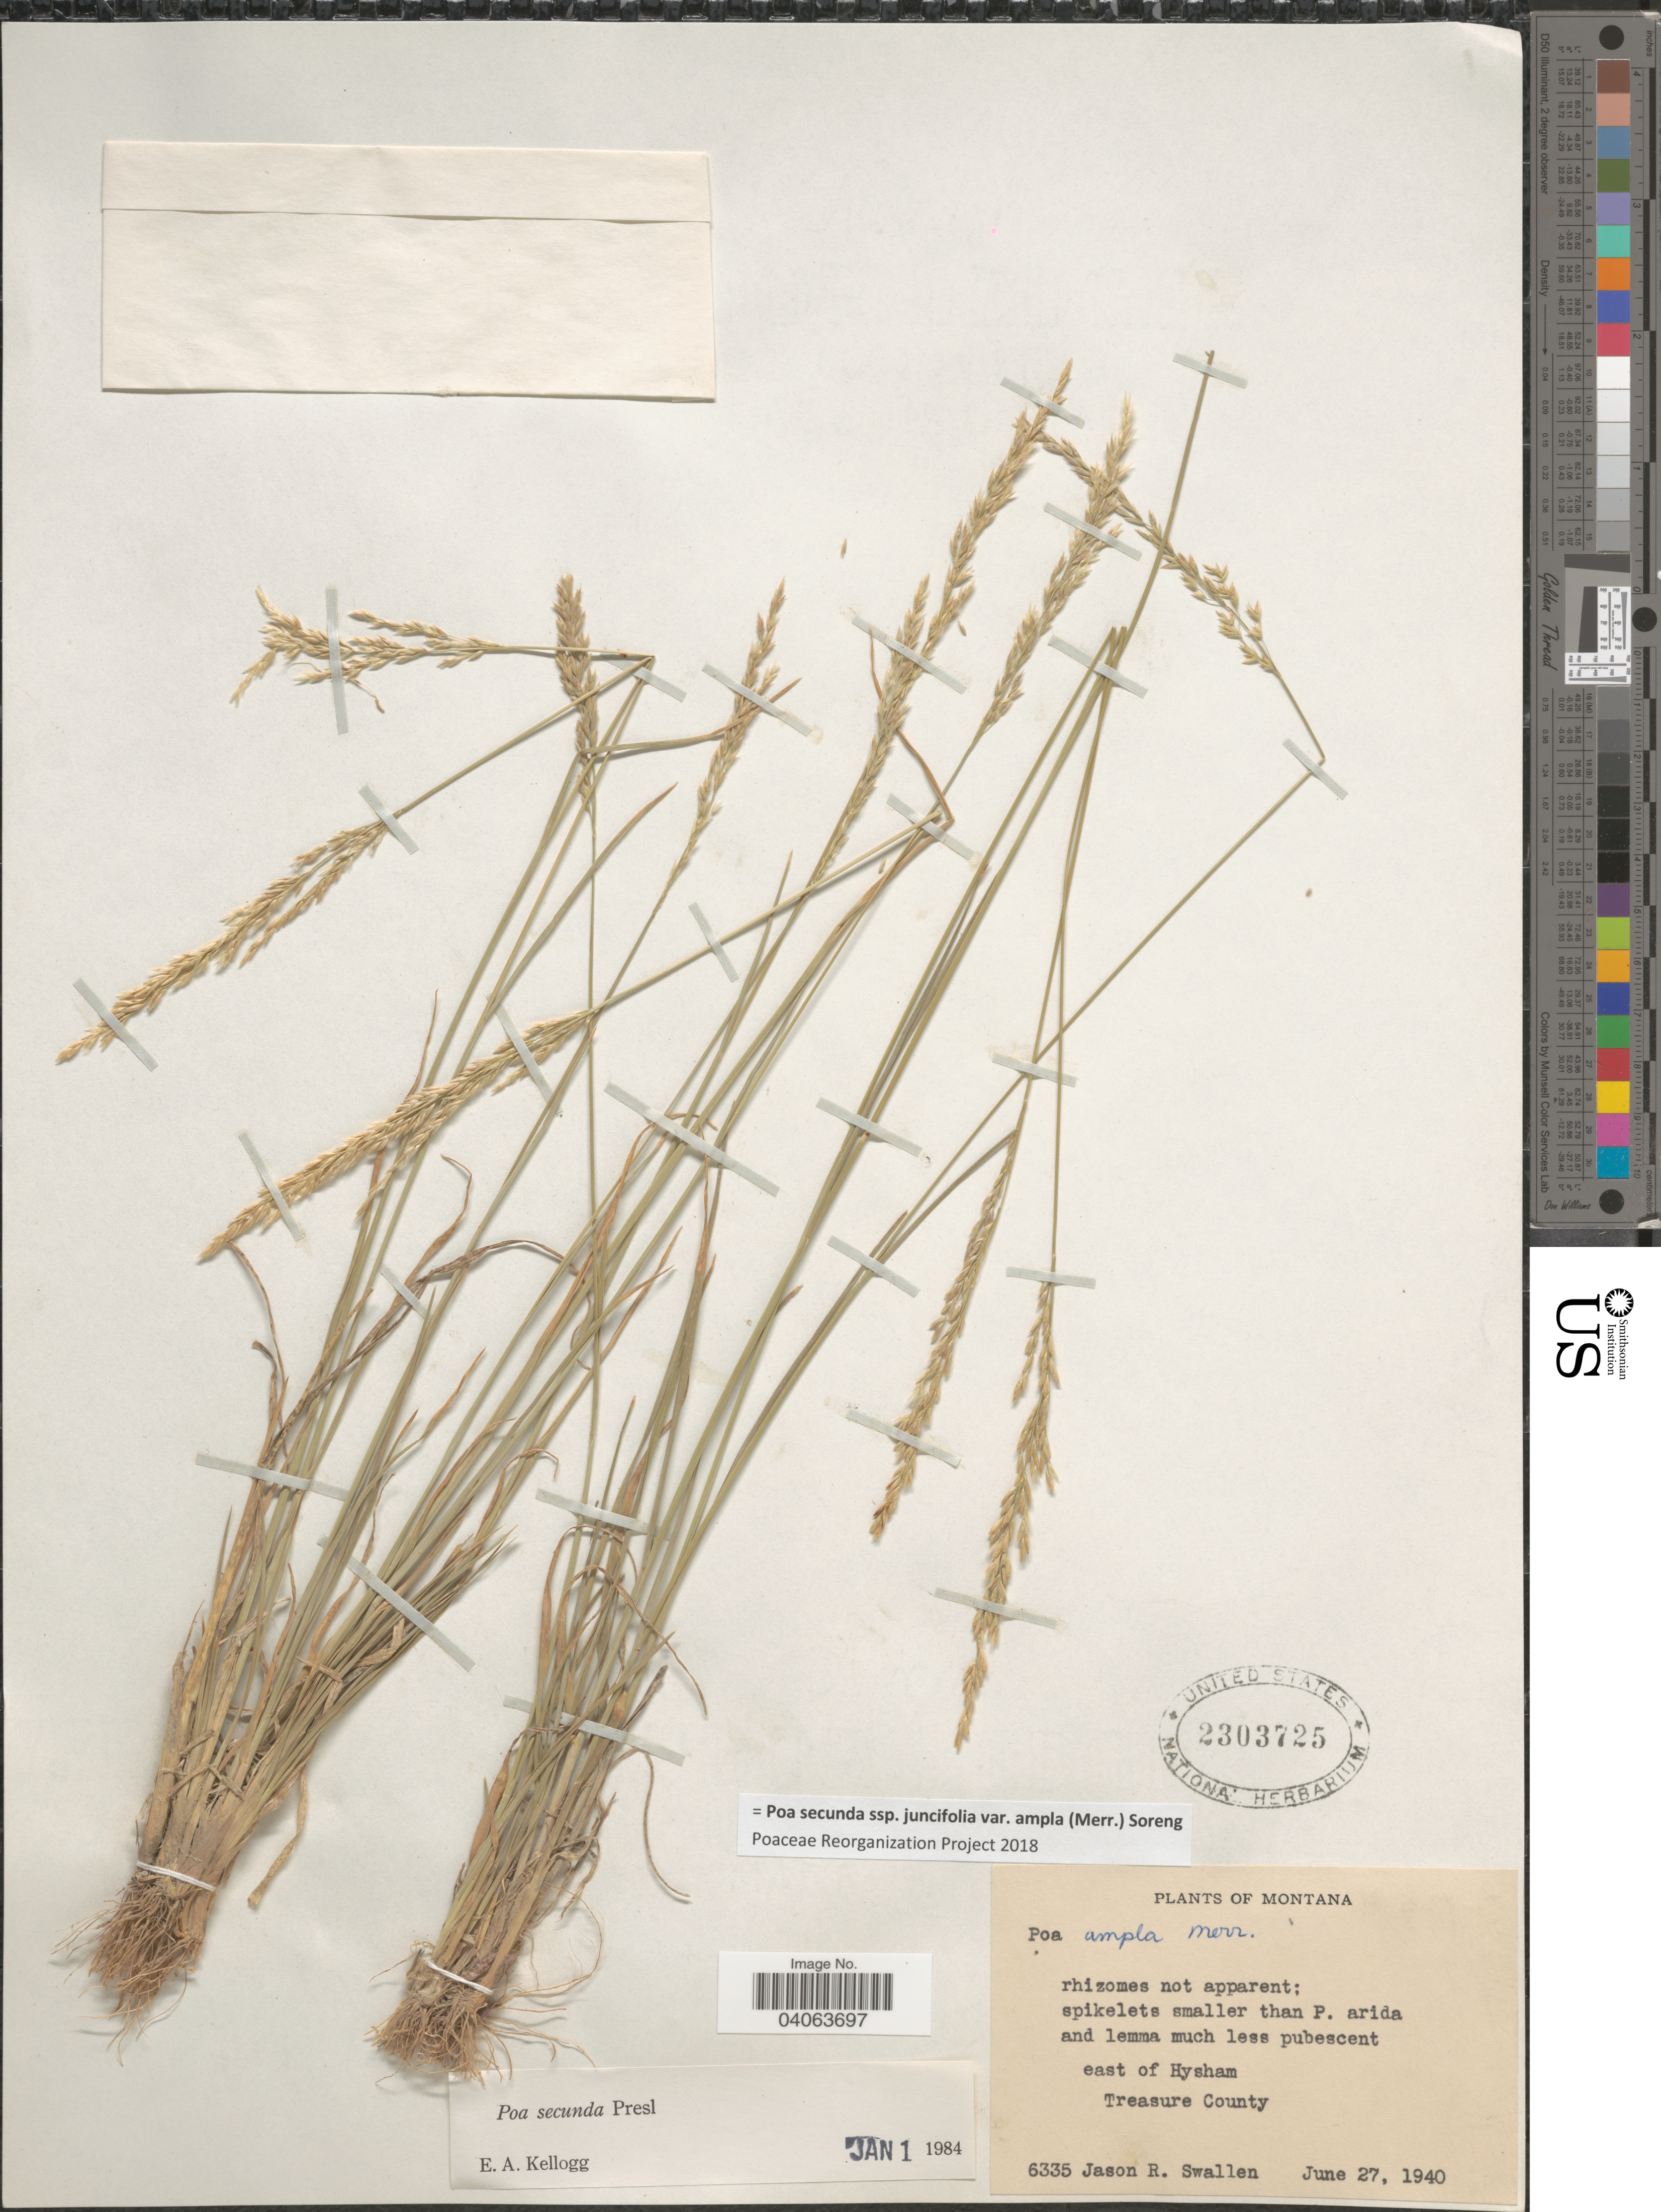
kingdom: Plantae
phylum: Tracheophyta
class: Liliopsida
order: Poales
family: Poaceae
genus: Poa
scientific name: Poa secunda subsp. juncifolia var. ampla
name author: (Merr.) Soreng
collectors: J. R. Swallen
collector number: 6335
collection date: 1940-06-27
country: United States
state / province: Montana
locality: East of Hysham. Treasure County.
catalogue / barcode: US 2303725